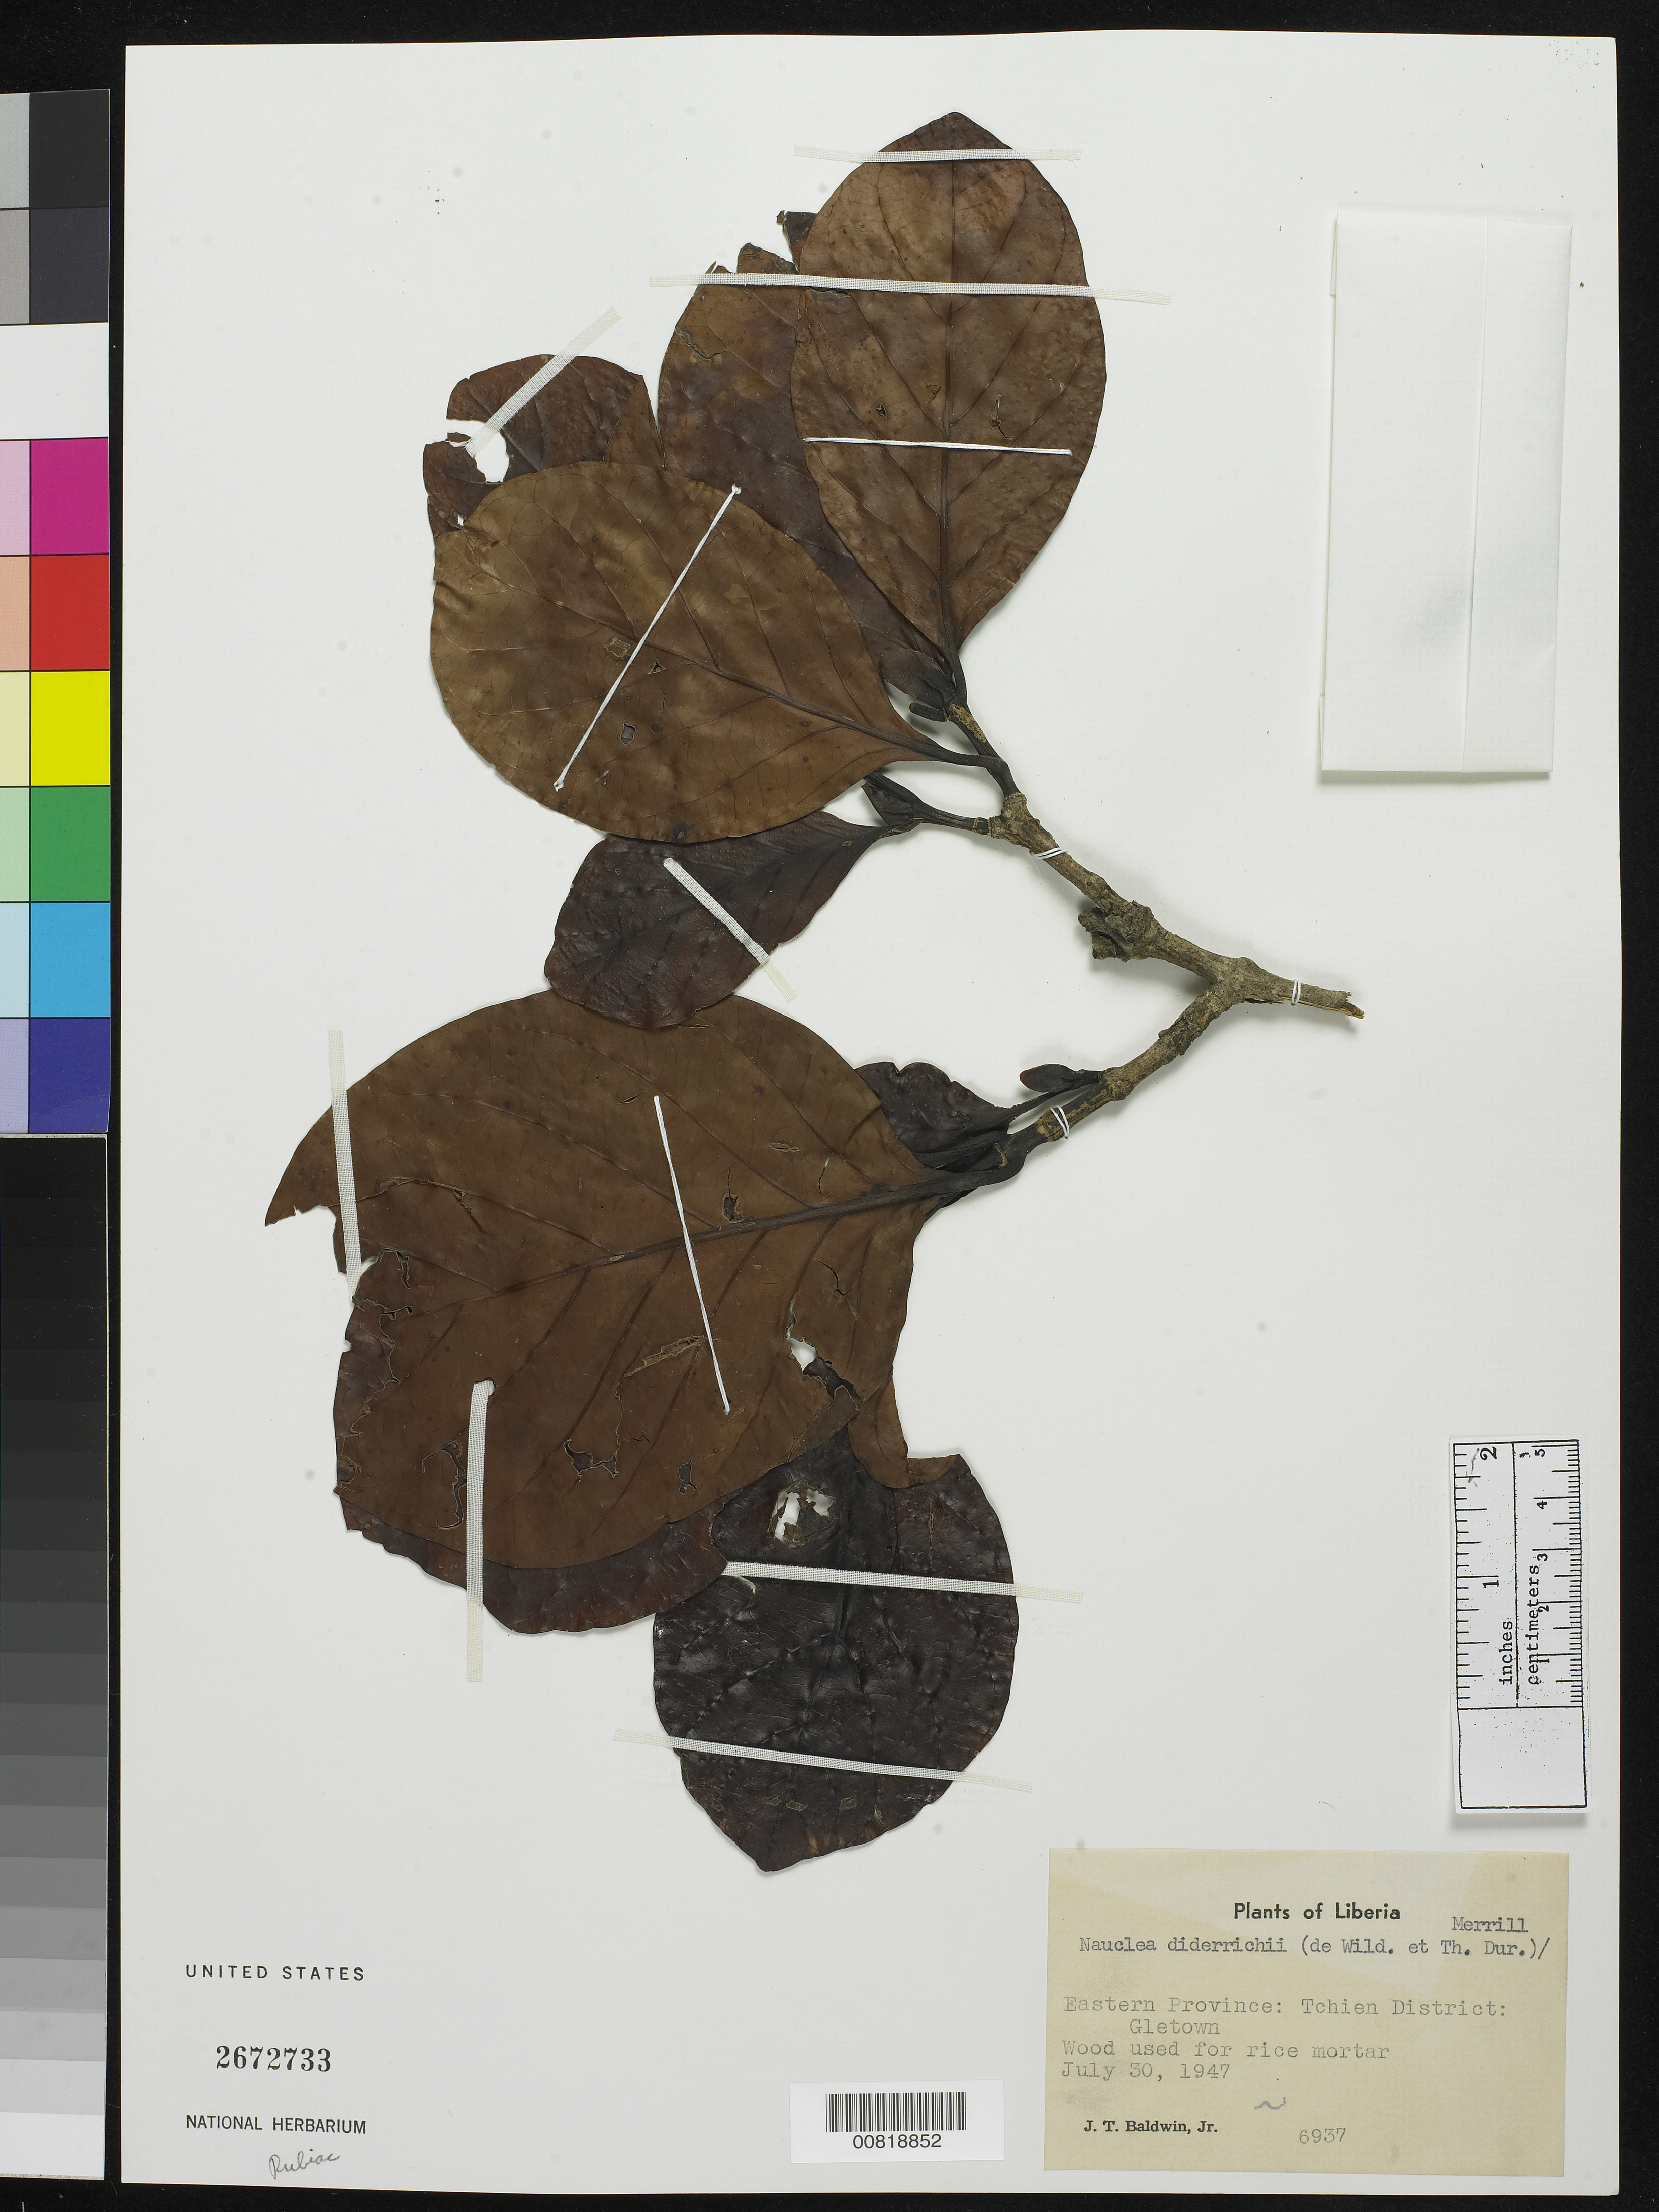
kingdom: Plantae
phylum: Tracheophyta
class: Magnoliopsida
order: Gentianales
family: Rubiaceae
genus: Nauclea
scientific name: Nauclea diderrichii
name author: (De Wild.) Merr.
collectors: J. T. Baldwin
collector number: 6937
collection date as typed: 30 Jul 1947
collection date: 1947-07-30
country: Liberia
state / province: Grand Gedeh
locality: Eastern Province: Tchien District, Gletown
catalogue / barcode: US 2672733